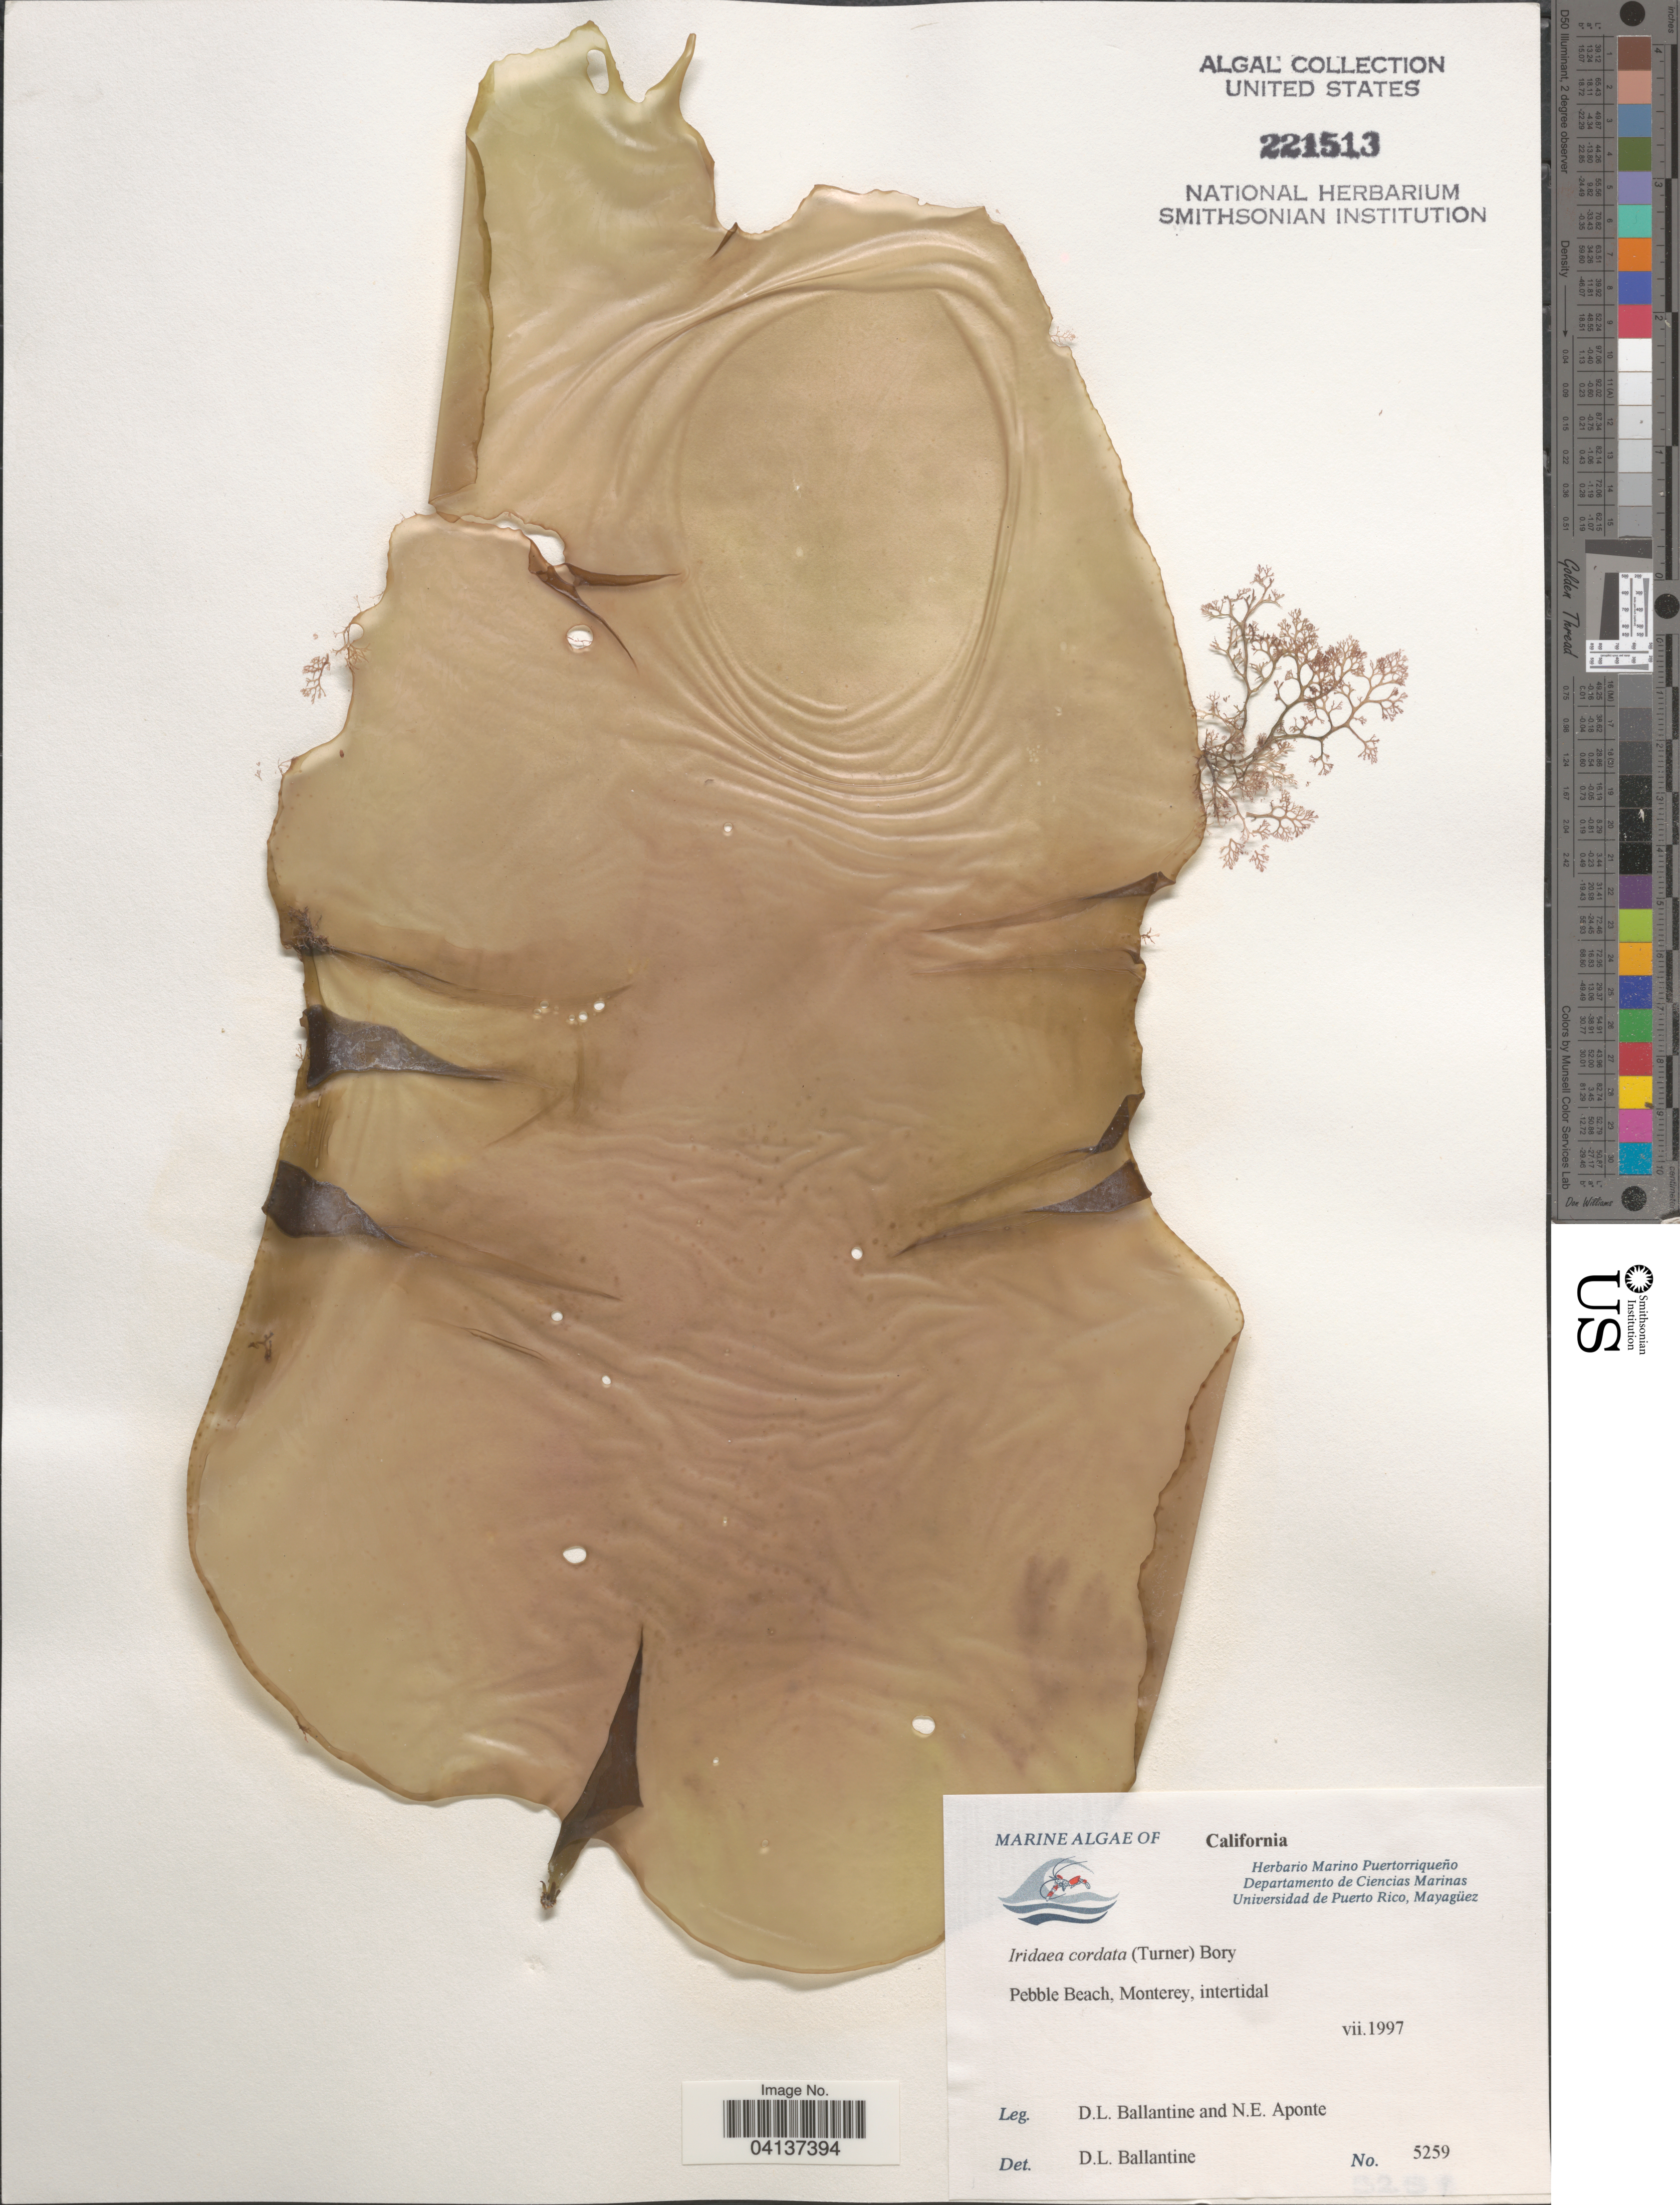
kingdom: Plantae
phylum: Rhodophyta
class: Florideophyceae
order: Gigartinales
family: Gigartinaceae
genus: Iridaea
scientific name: Iridaea cordata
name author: (Turner) Bory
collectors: D.L. Ballantine & N. E. Aponte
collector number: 5259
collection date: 1997-07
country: United States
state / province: California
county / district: Monterey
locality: Pebble Beach, Monterey, intertidal.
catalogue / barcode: US 221513